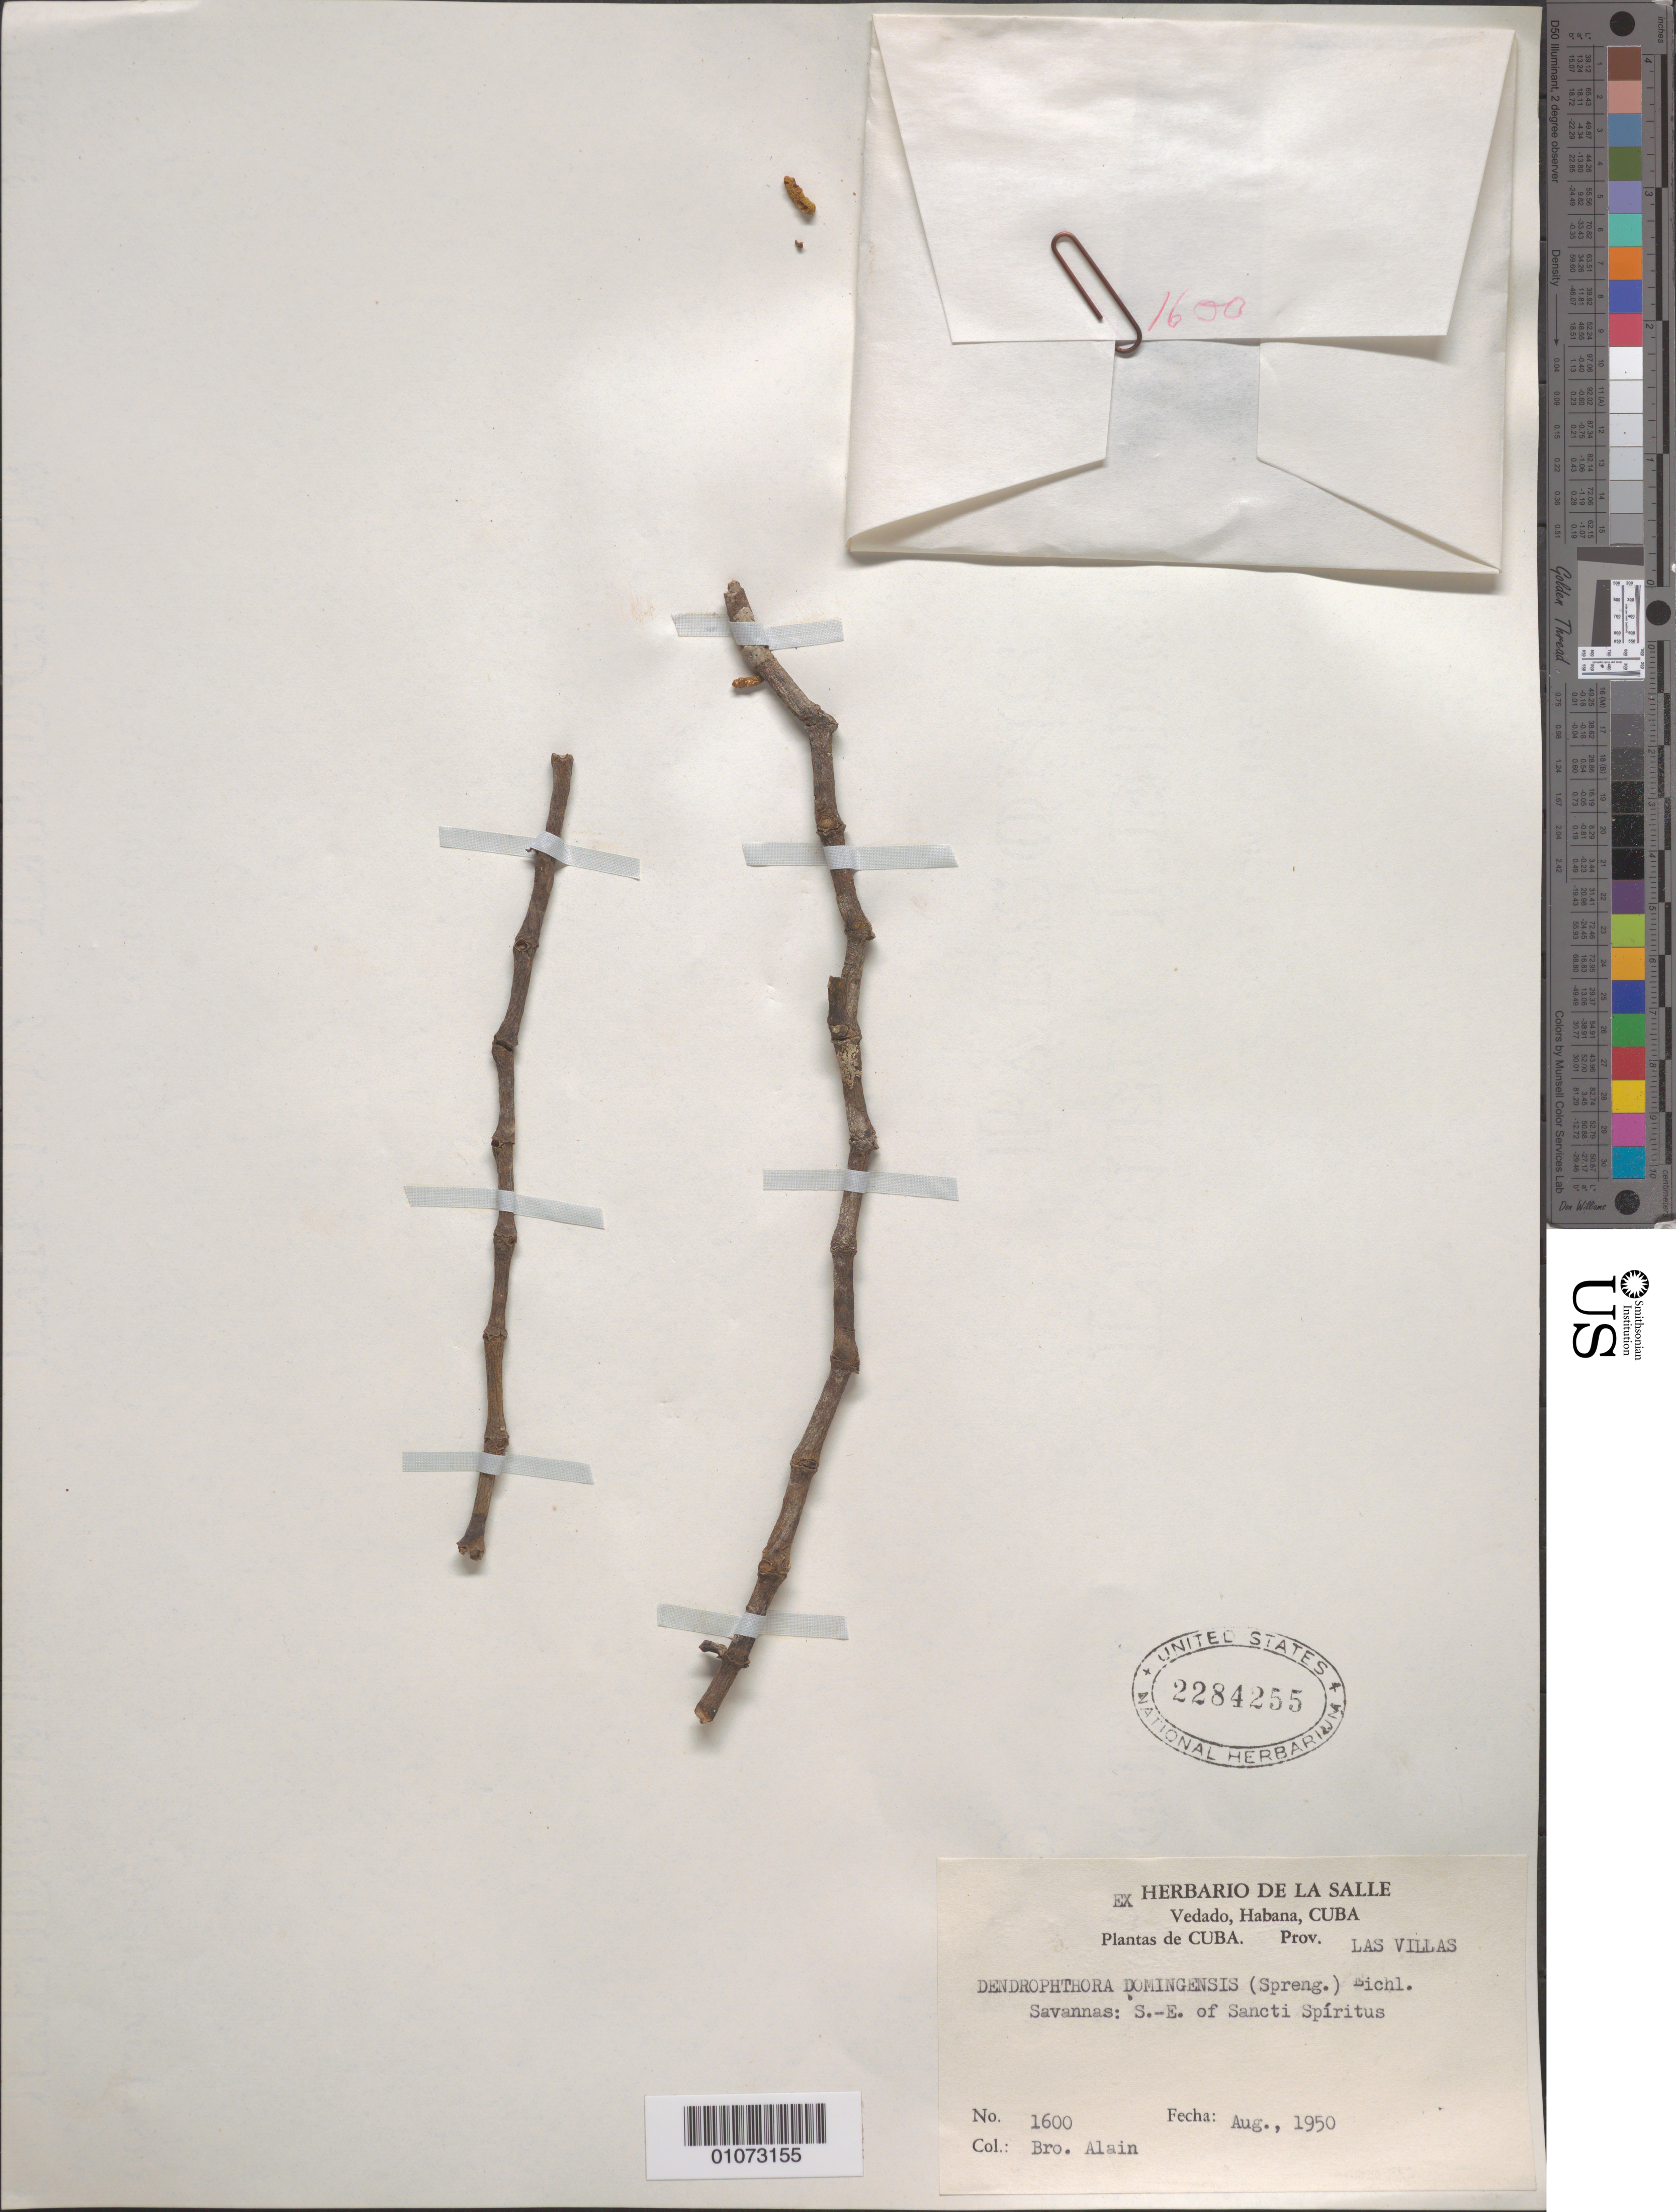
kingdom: Plantae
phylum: Tracheophyta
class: Magnoliopsida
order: Santalales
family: Viscaceae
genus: Dendrophthora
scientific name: Dendrophthora domingensis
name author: (Spreng.) Eichler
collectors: A. H. Liogier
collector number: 1600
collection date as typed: Aug 1950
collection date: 1950-08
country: Cuba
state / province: Las Villas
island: Cuba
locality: Savannas: S -E of Sancti Spiritus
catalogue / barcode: US 2284255